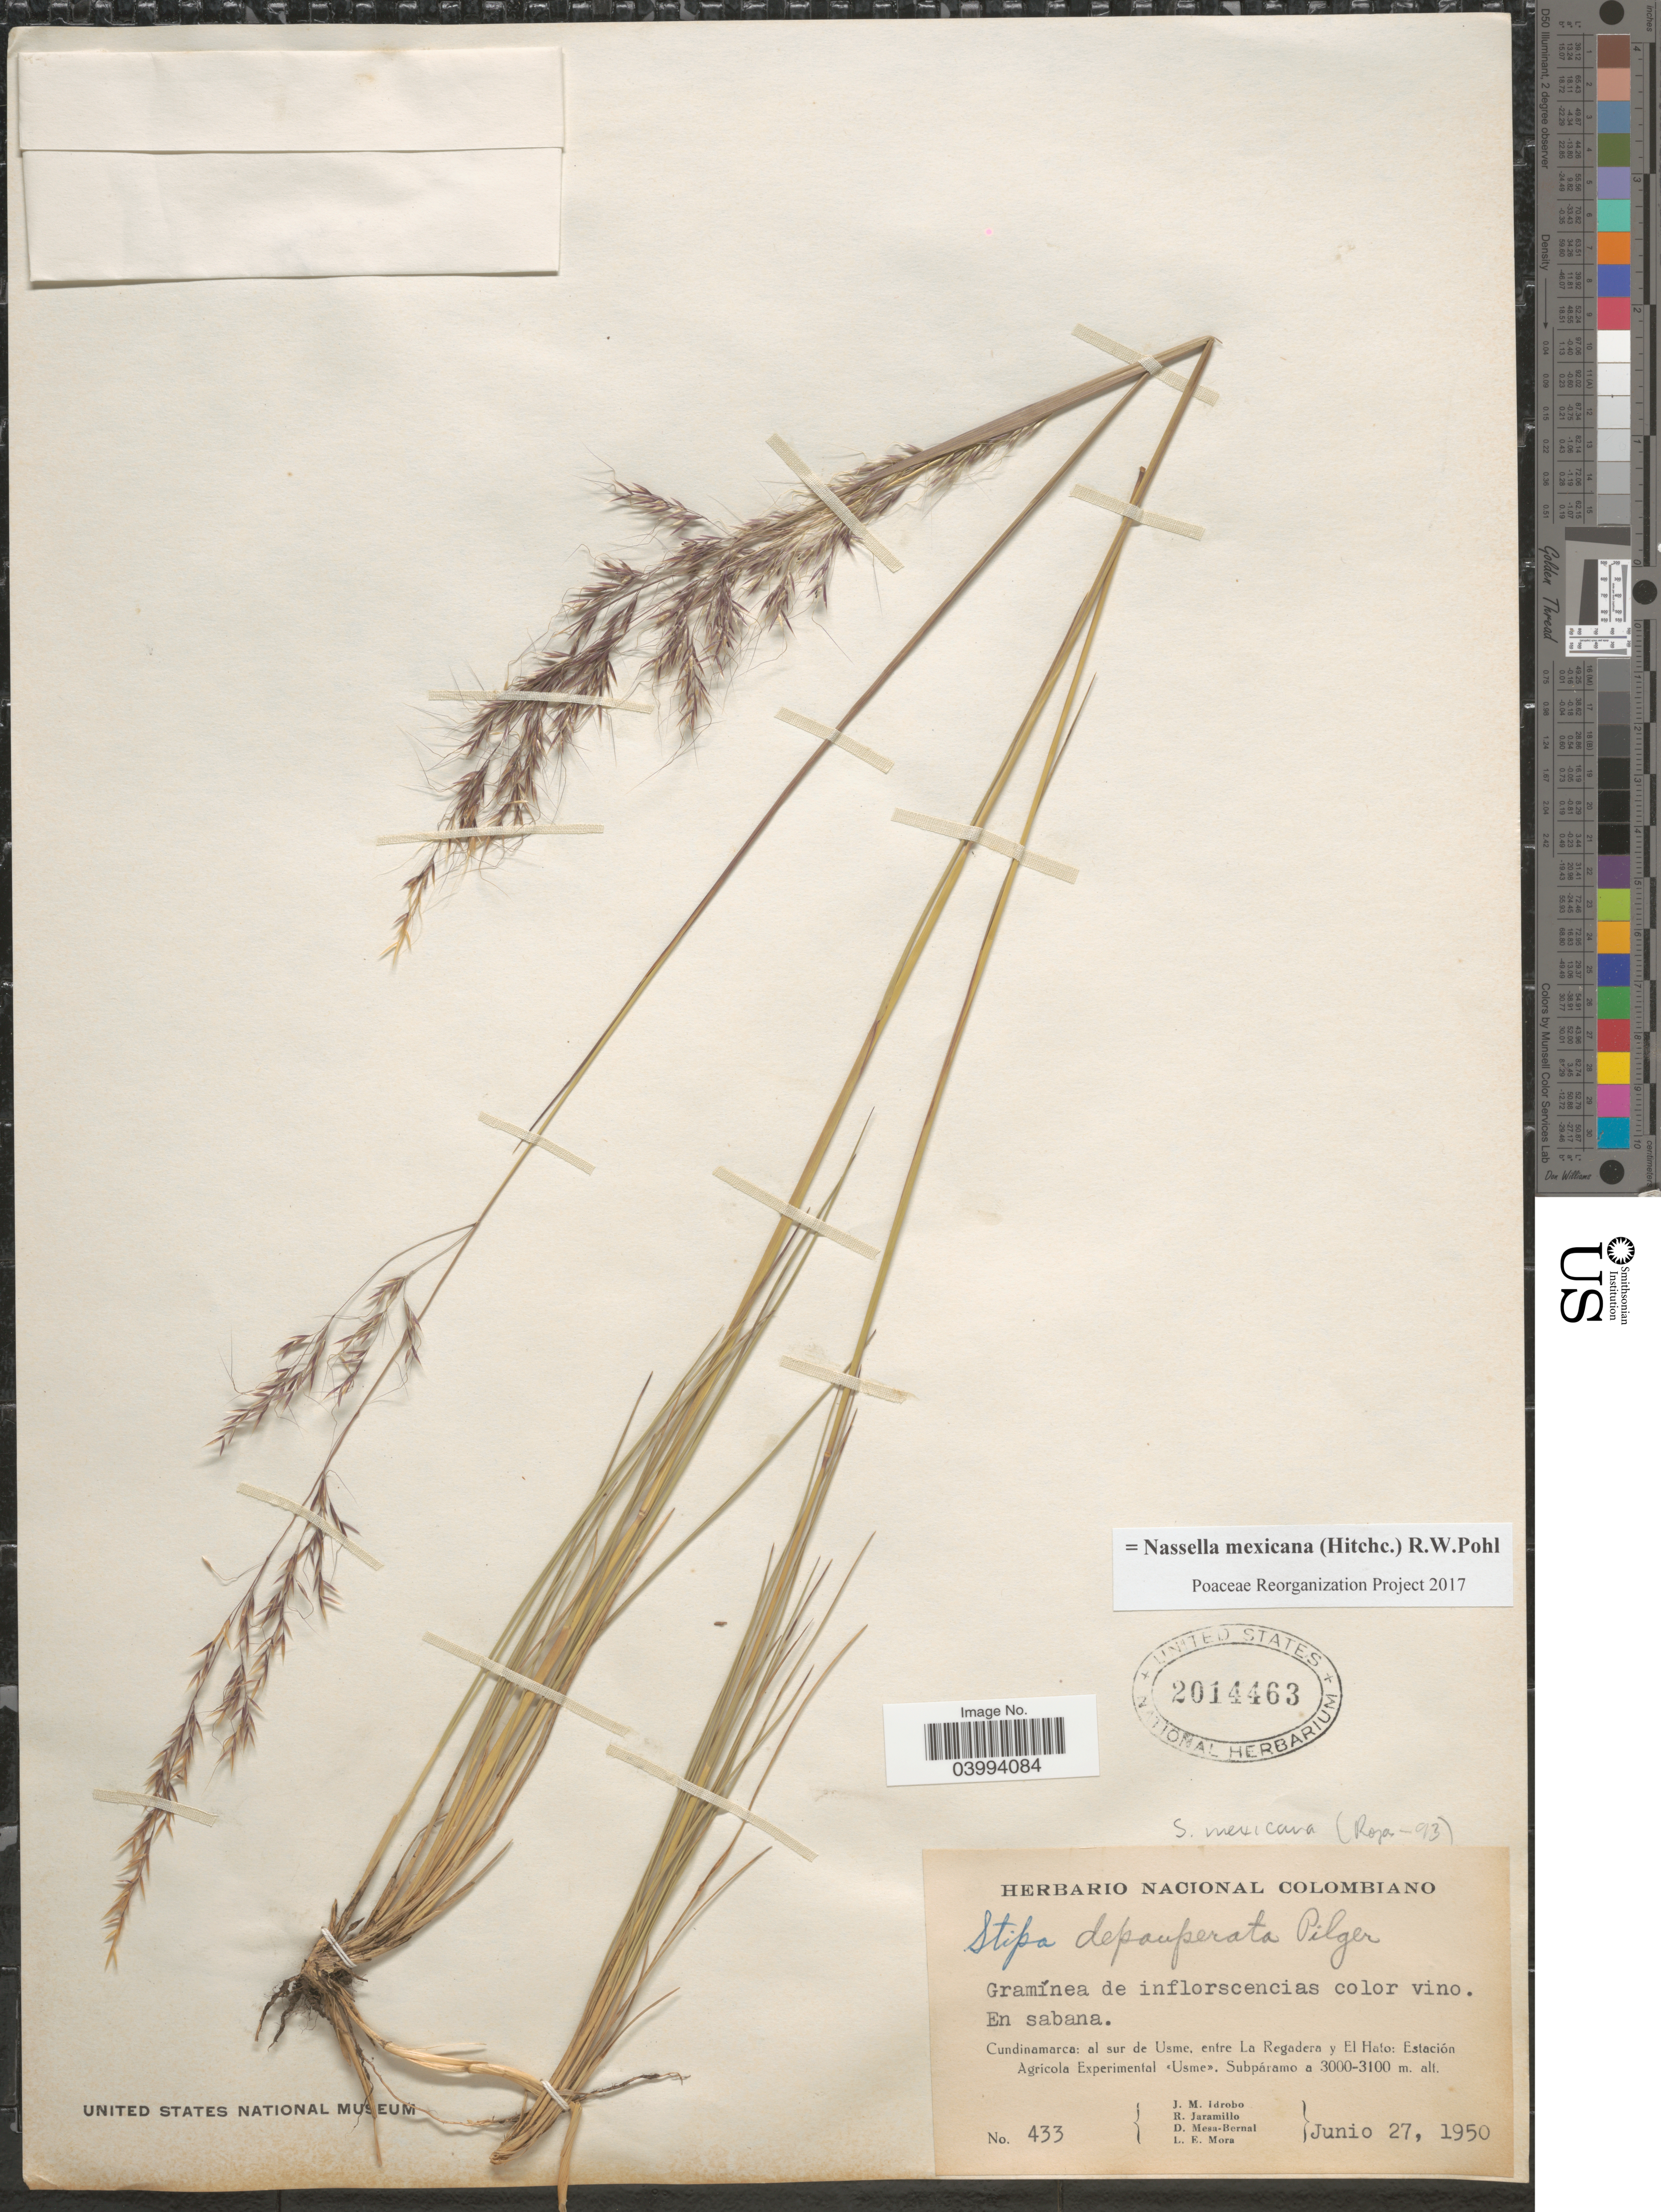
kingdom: Plantae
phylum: Tracheophyta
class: Liliopsida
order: Poales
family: Poaceae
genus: Nassella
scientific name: Nassella mexicana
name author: (Hitchc.) R.W. Pohl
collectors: J. M. Idrobo, R. Jaramillo, D. Mesa-Bernal & L. Mora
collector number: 433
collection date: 1950-06-27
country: Colombia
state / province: Cundinamarca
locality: En saban. Al sur de Usme, entre La Regadera y El Hato: Estación Agricola Experimental «Usme». Subpáramo.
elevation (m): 3000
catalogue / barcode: US 2014463